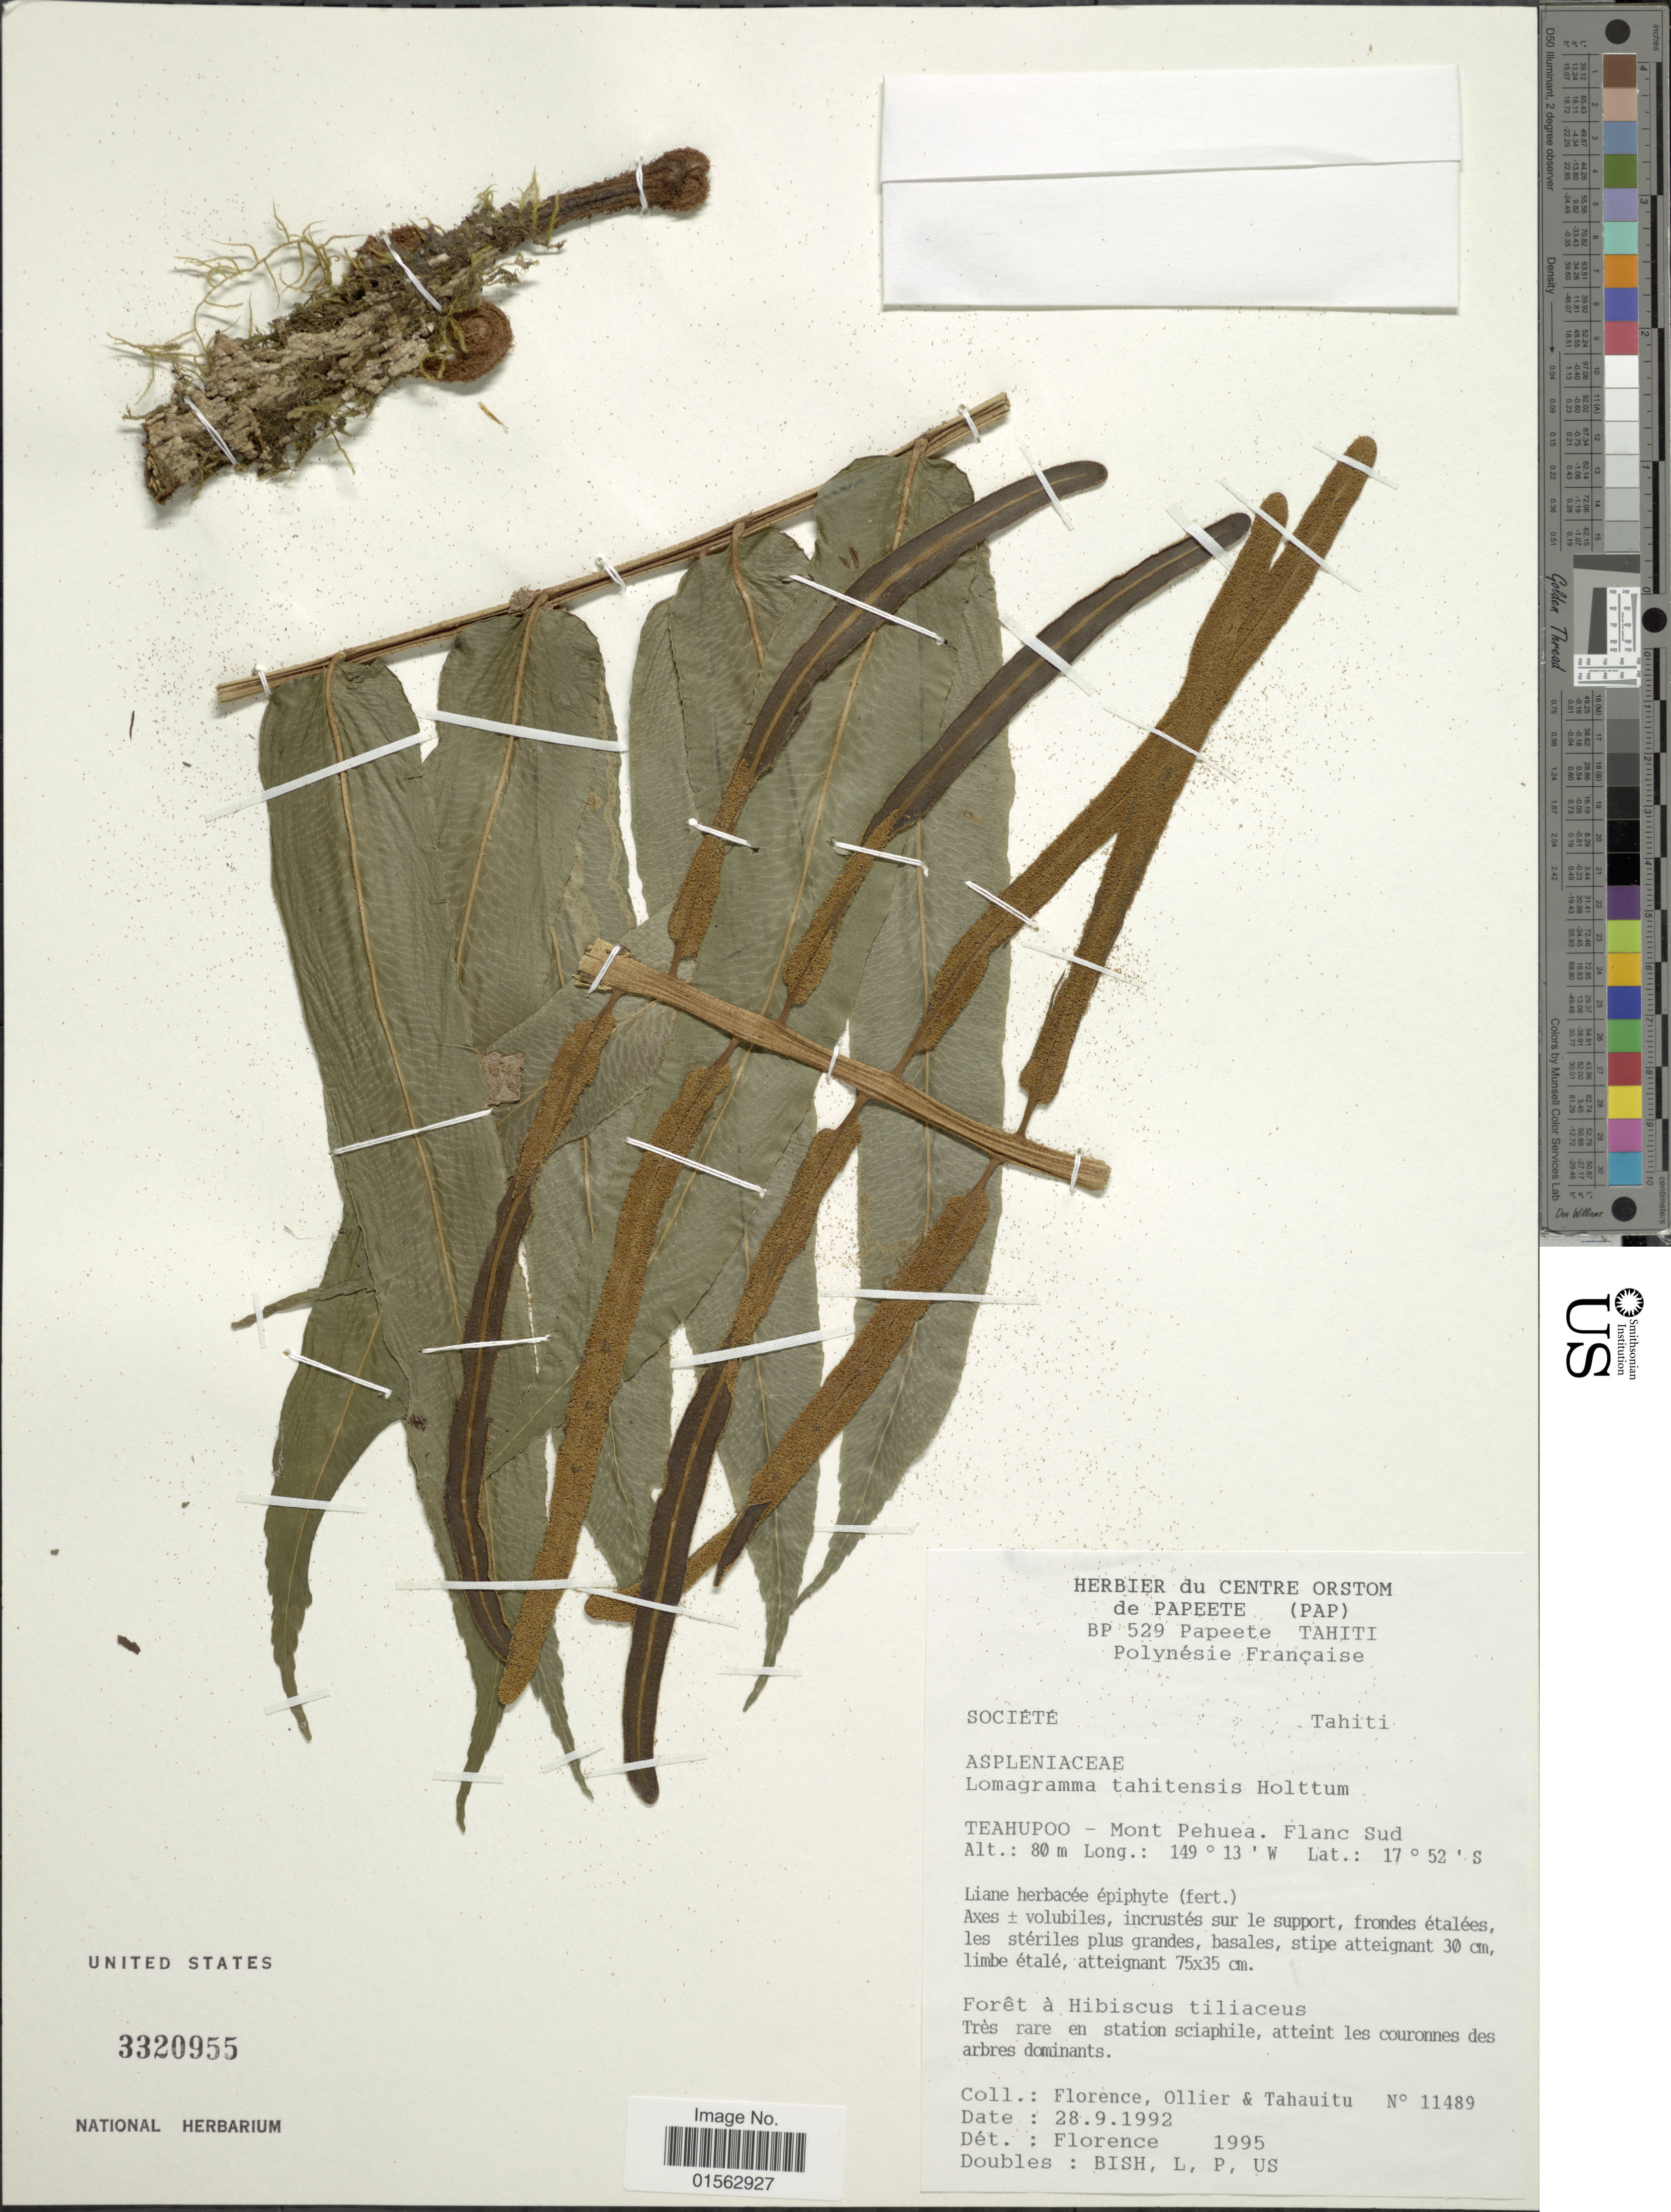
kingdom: Plantae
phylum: Tracheophyta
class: Polypodiopsida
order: Polypodiales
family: Dryopteridaceae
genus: Lomagramma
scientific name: Lomagramma tahitensis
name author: Holttum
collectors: -. Florence, -. Ollier & Tahauitu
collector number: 11489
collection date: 1992-09-28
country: French Polynesia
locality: Teahupoo- Mont Pehuea, Flanc Sud, Forêt á Hibiscus tiliaceus, Trés rare em station sciaphile, atteint les couronnes de arbres dominants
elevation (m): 80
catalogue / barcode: US 3320955